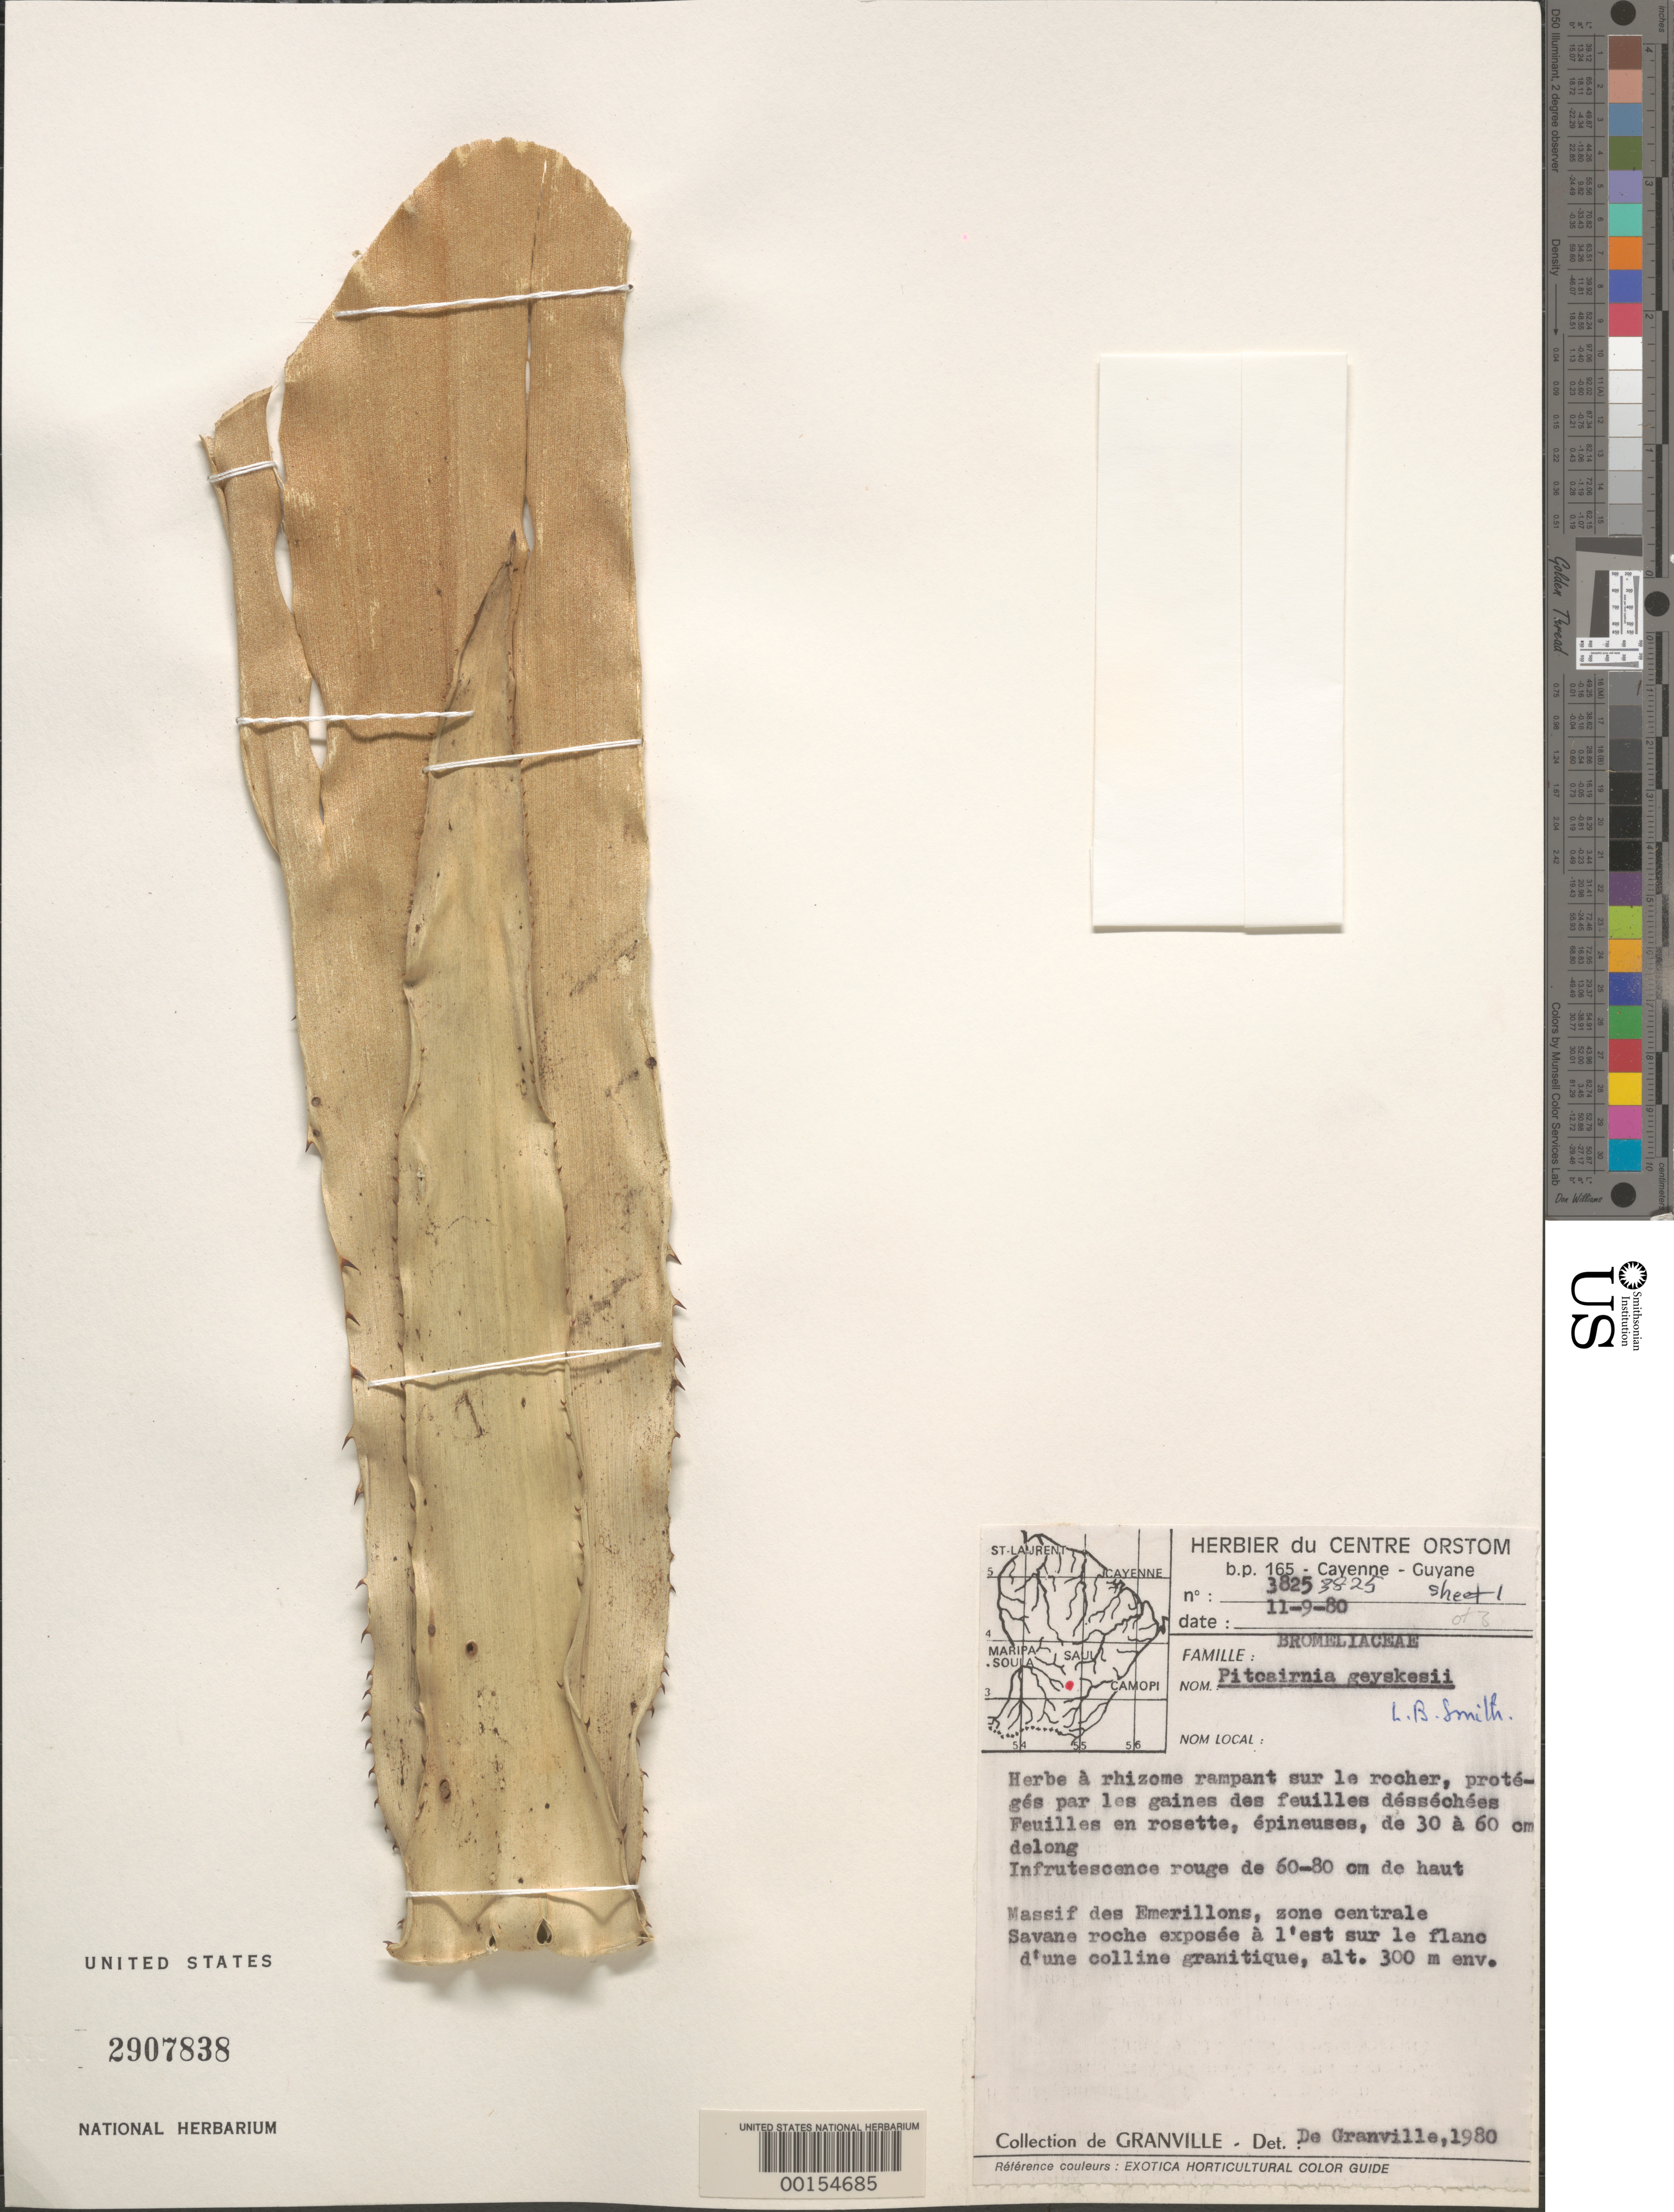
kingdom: Plantae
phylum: Tracheophyta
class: Liliopsida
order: Poales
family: Bromeliaceae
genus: Pitcairnia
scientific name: Pitcairnia geyskesii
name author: L.B. Sm.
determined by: Granville, J. J. de, (CAY), Institut de Recherche pour le Developpement (IRD) (FRENCH GUIANA)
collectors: J.-J. de Granville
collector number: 3825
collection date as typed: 11-Sep-80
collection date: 1980-09-11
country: French Guiana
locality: Émerillon Massif, zone centrale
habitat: Exposed savanna rock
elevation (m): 300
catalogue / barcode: US 2907838